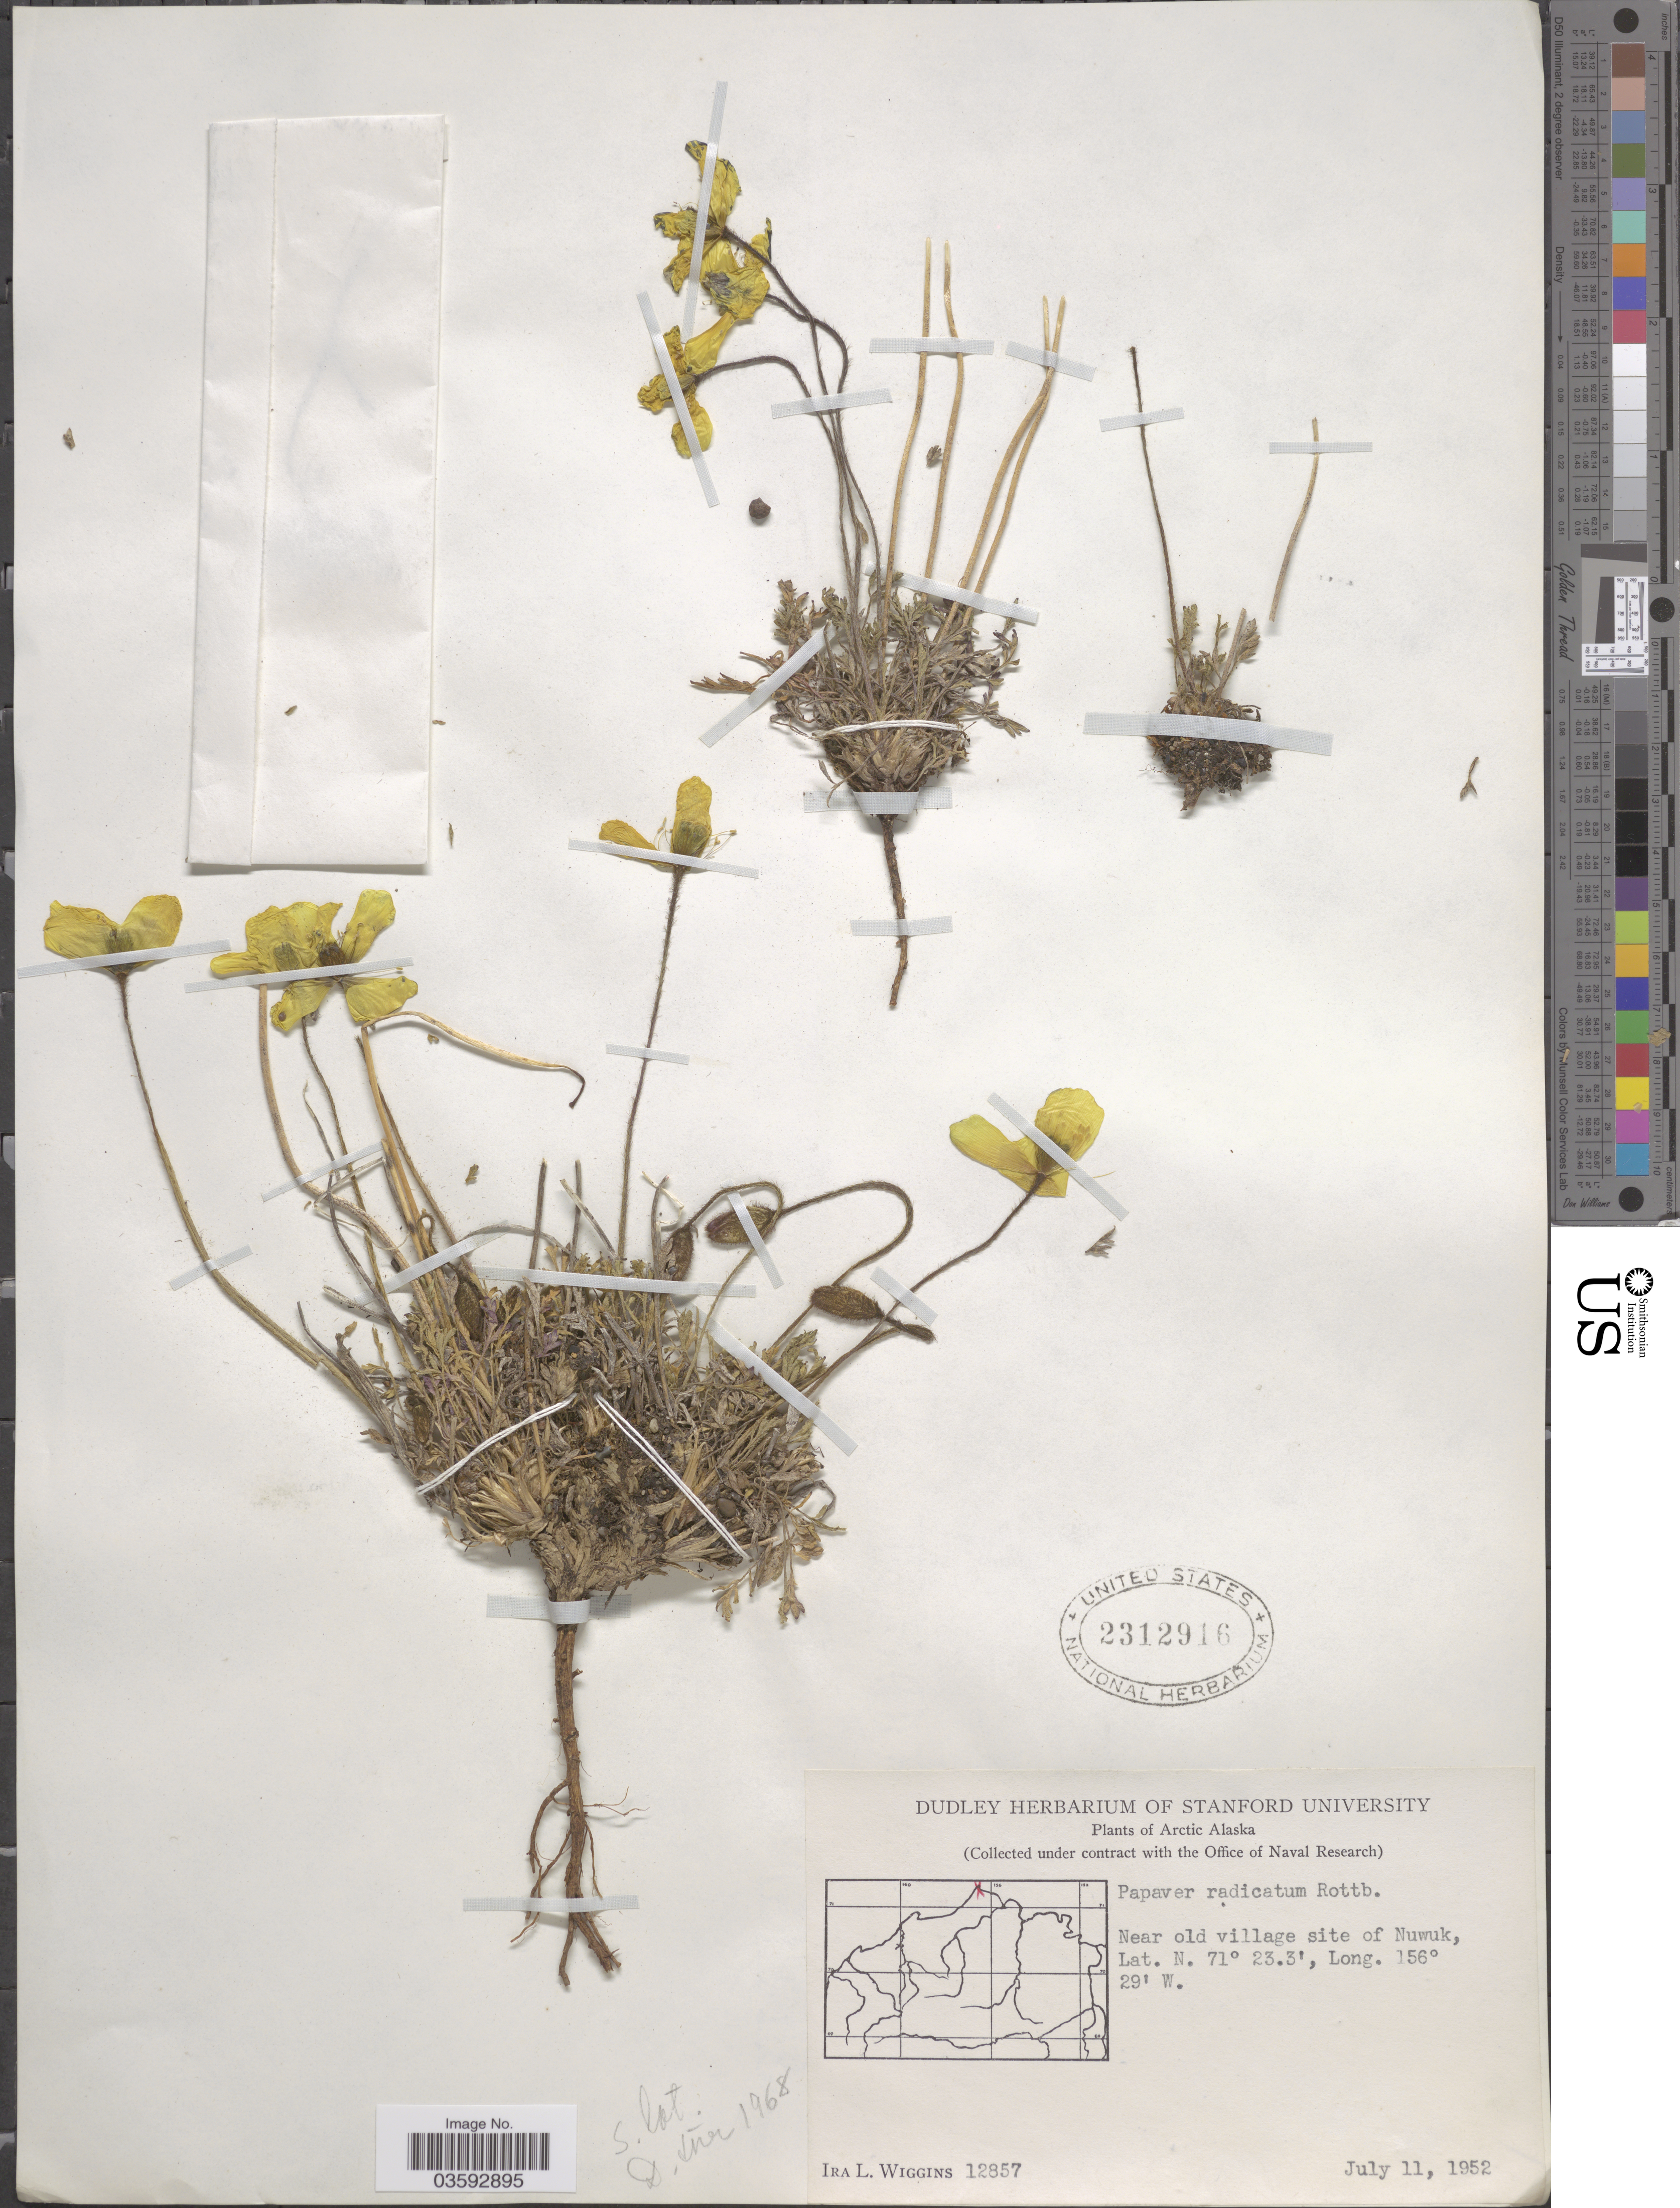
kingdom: Plantae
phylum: Tracheophyta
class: Magnoliopsida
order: Ranunculales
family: Papaveraceae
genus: Papaver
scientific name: Papaver radicatum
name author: Rottb.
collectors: I. L. Wiggins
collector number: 12857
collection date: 1952-07-11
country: United States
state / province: Alaska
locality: Arctic Alaska. Near old village site of Nuwuk.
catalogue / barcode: US 2312916